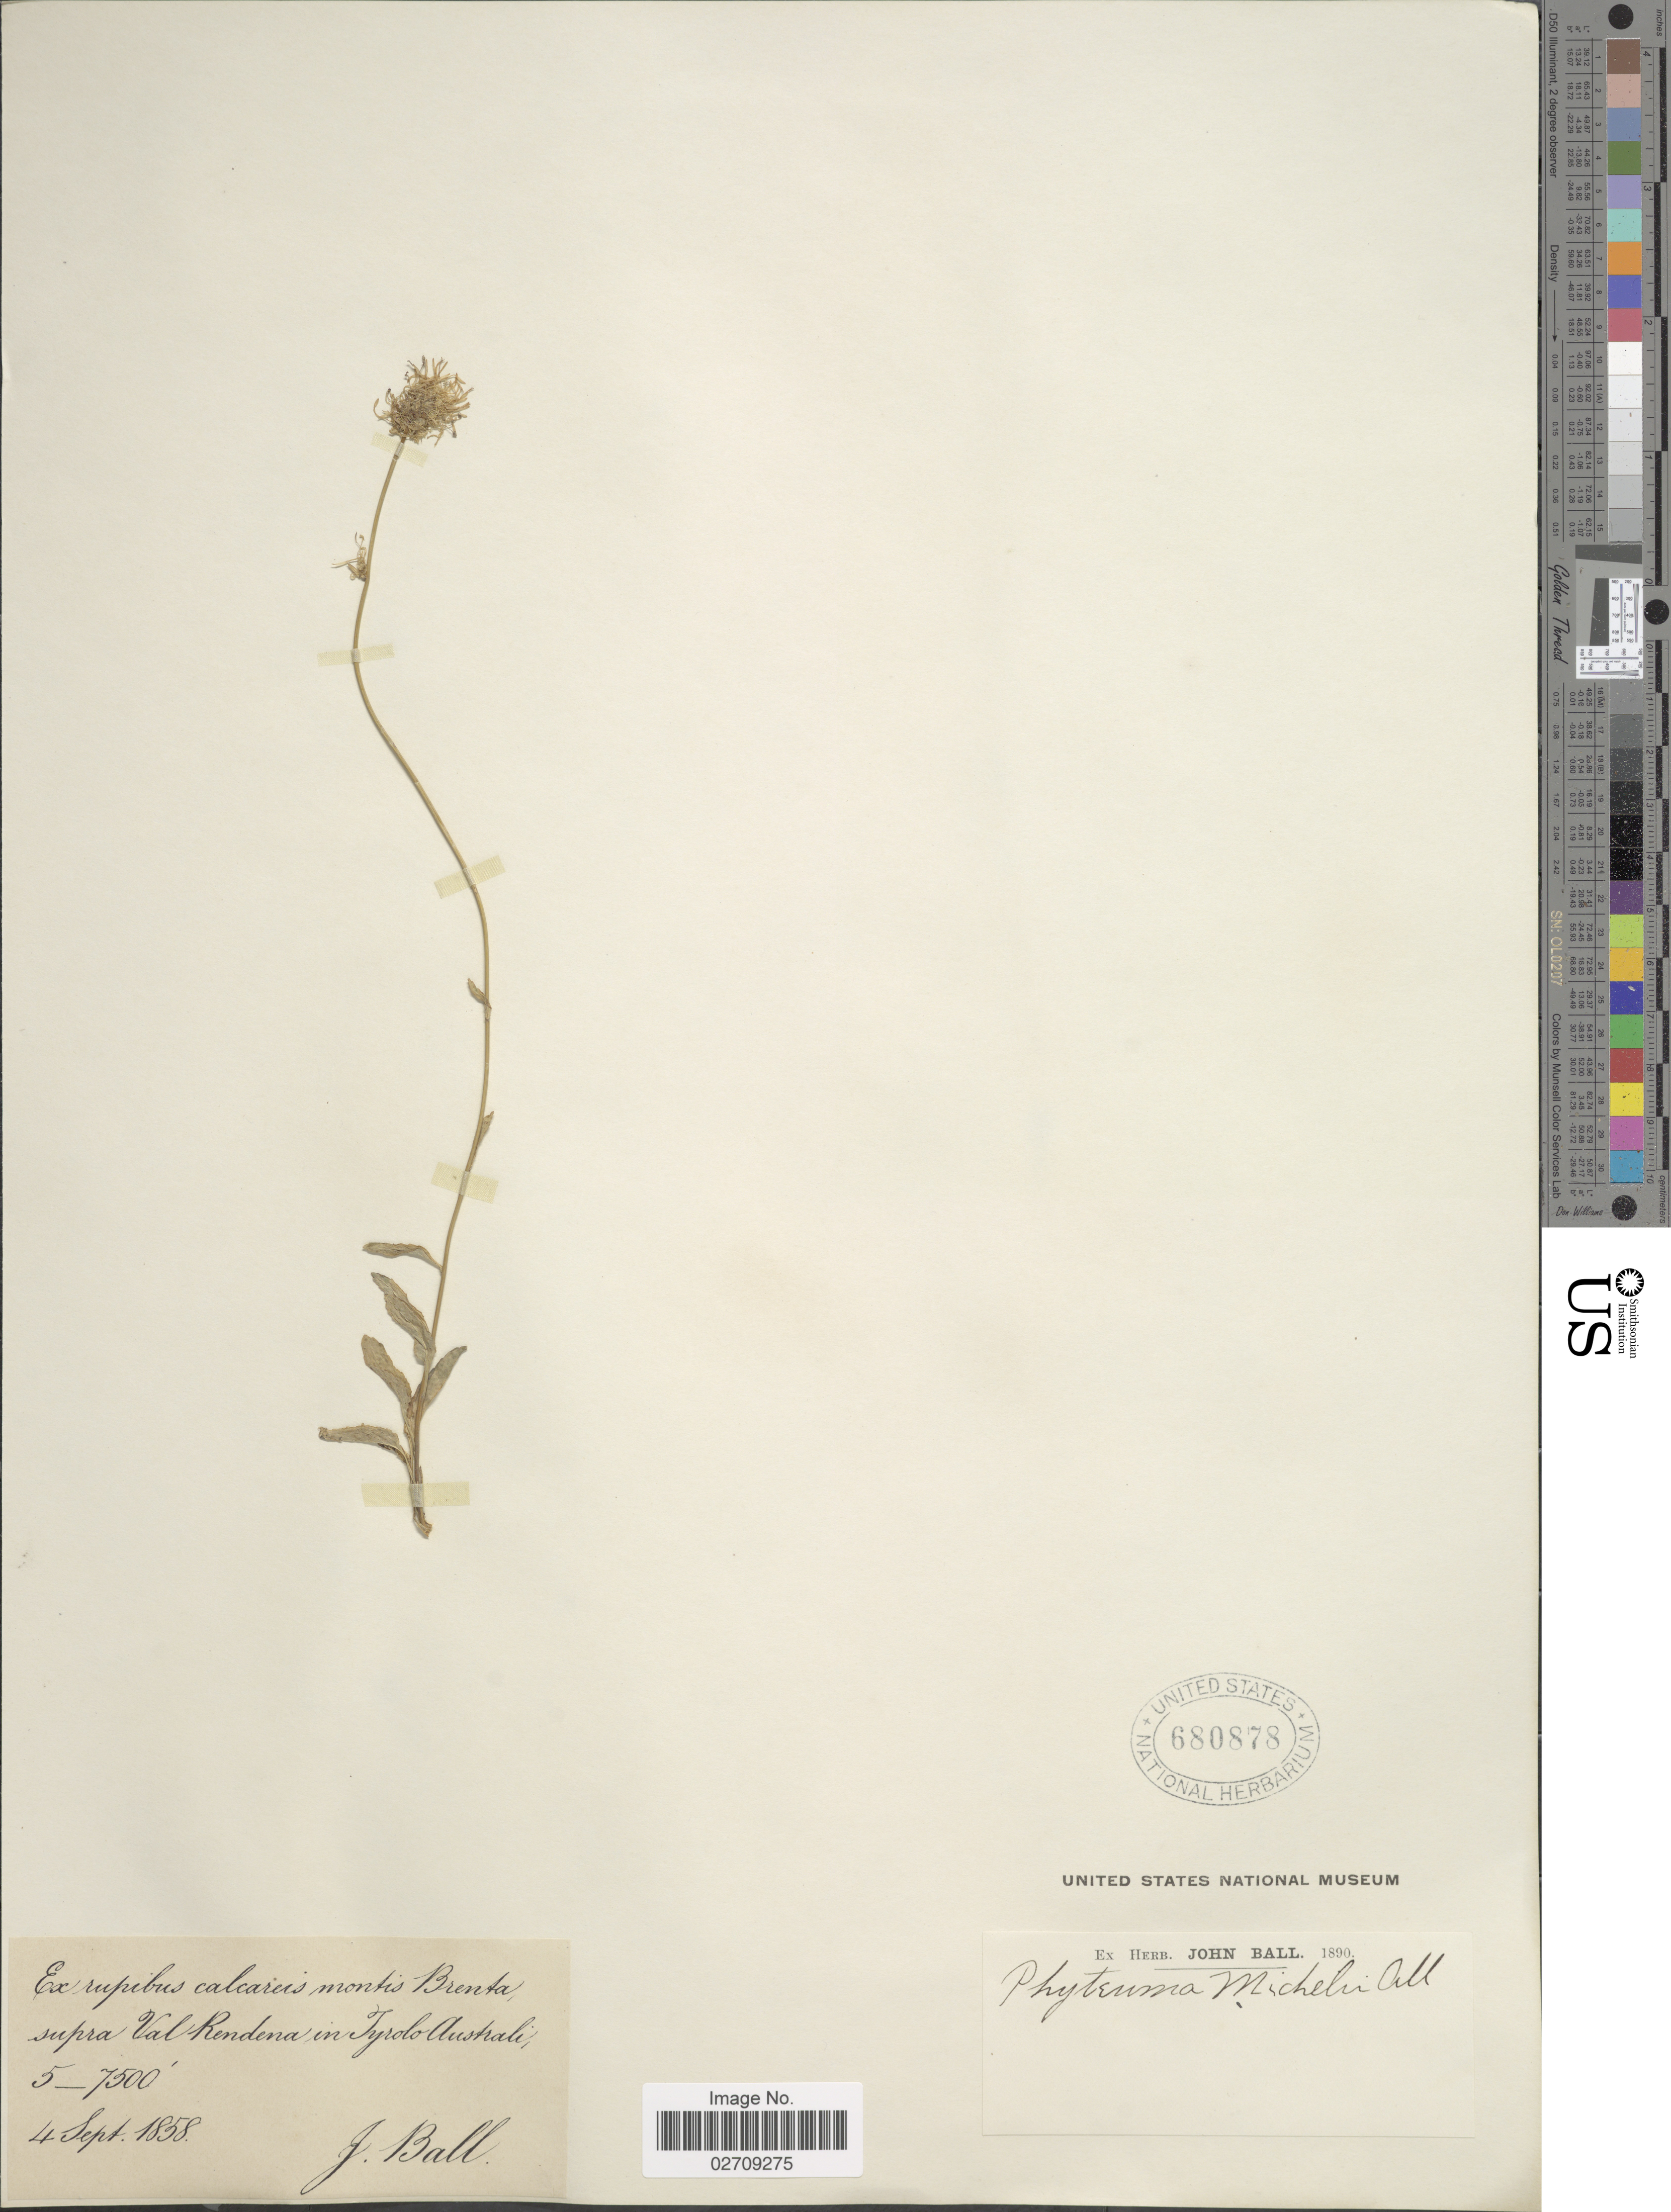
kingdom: Plantae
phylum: Tracheophyta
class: Magnoliopsida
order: Asterales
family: Campanulaceae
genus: Phyteuma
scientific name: Phyteuma michelii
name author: All.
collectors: J. Ball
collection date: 1858-09-04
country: Austria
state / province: Tirol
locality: Montis Brenta supra Val Rendena in Tyrolo Australi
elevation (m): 1524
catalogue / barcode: US 680878